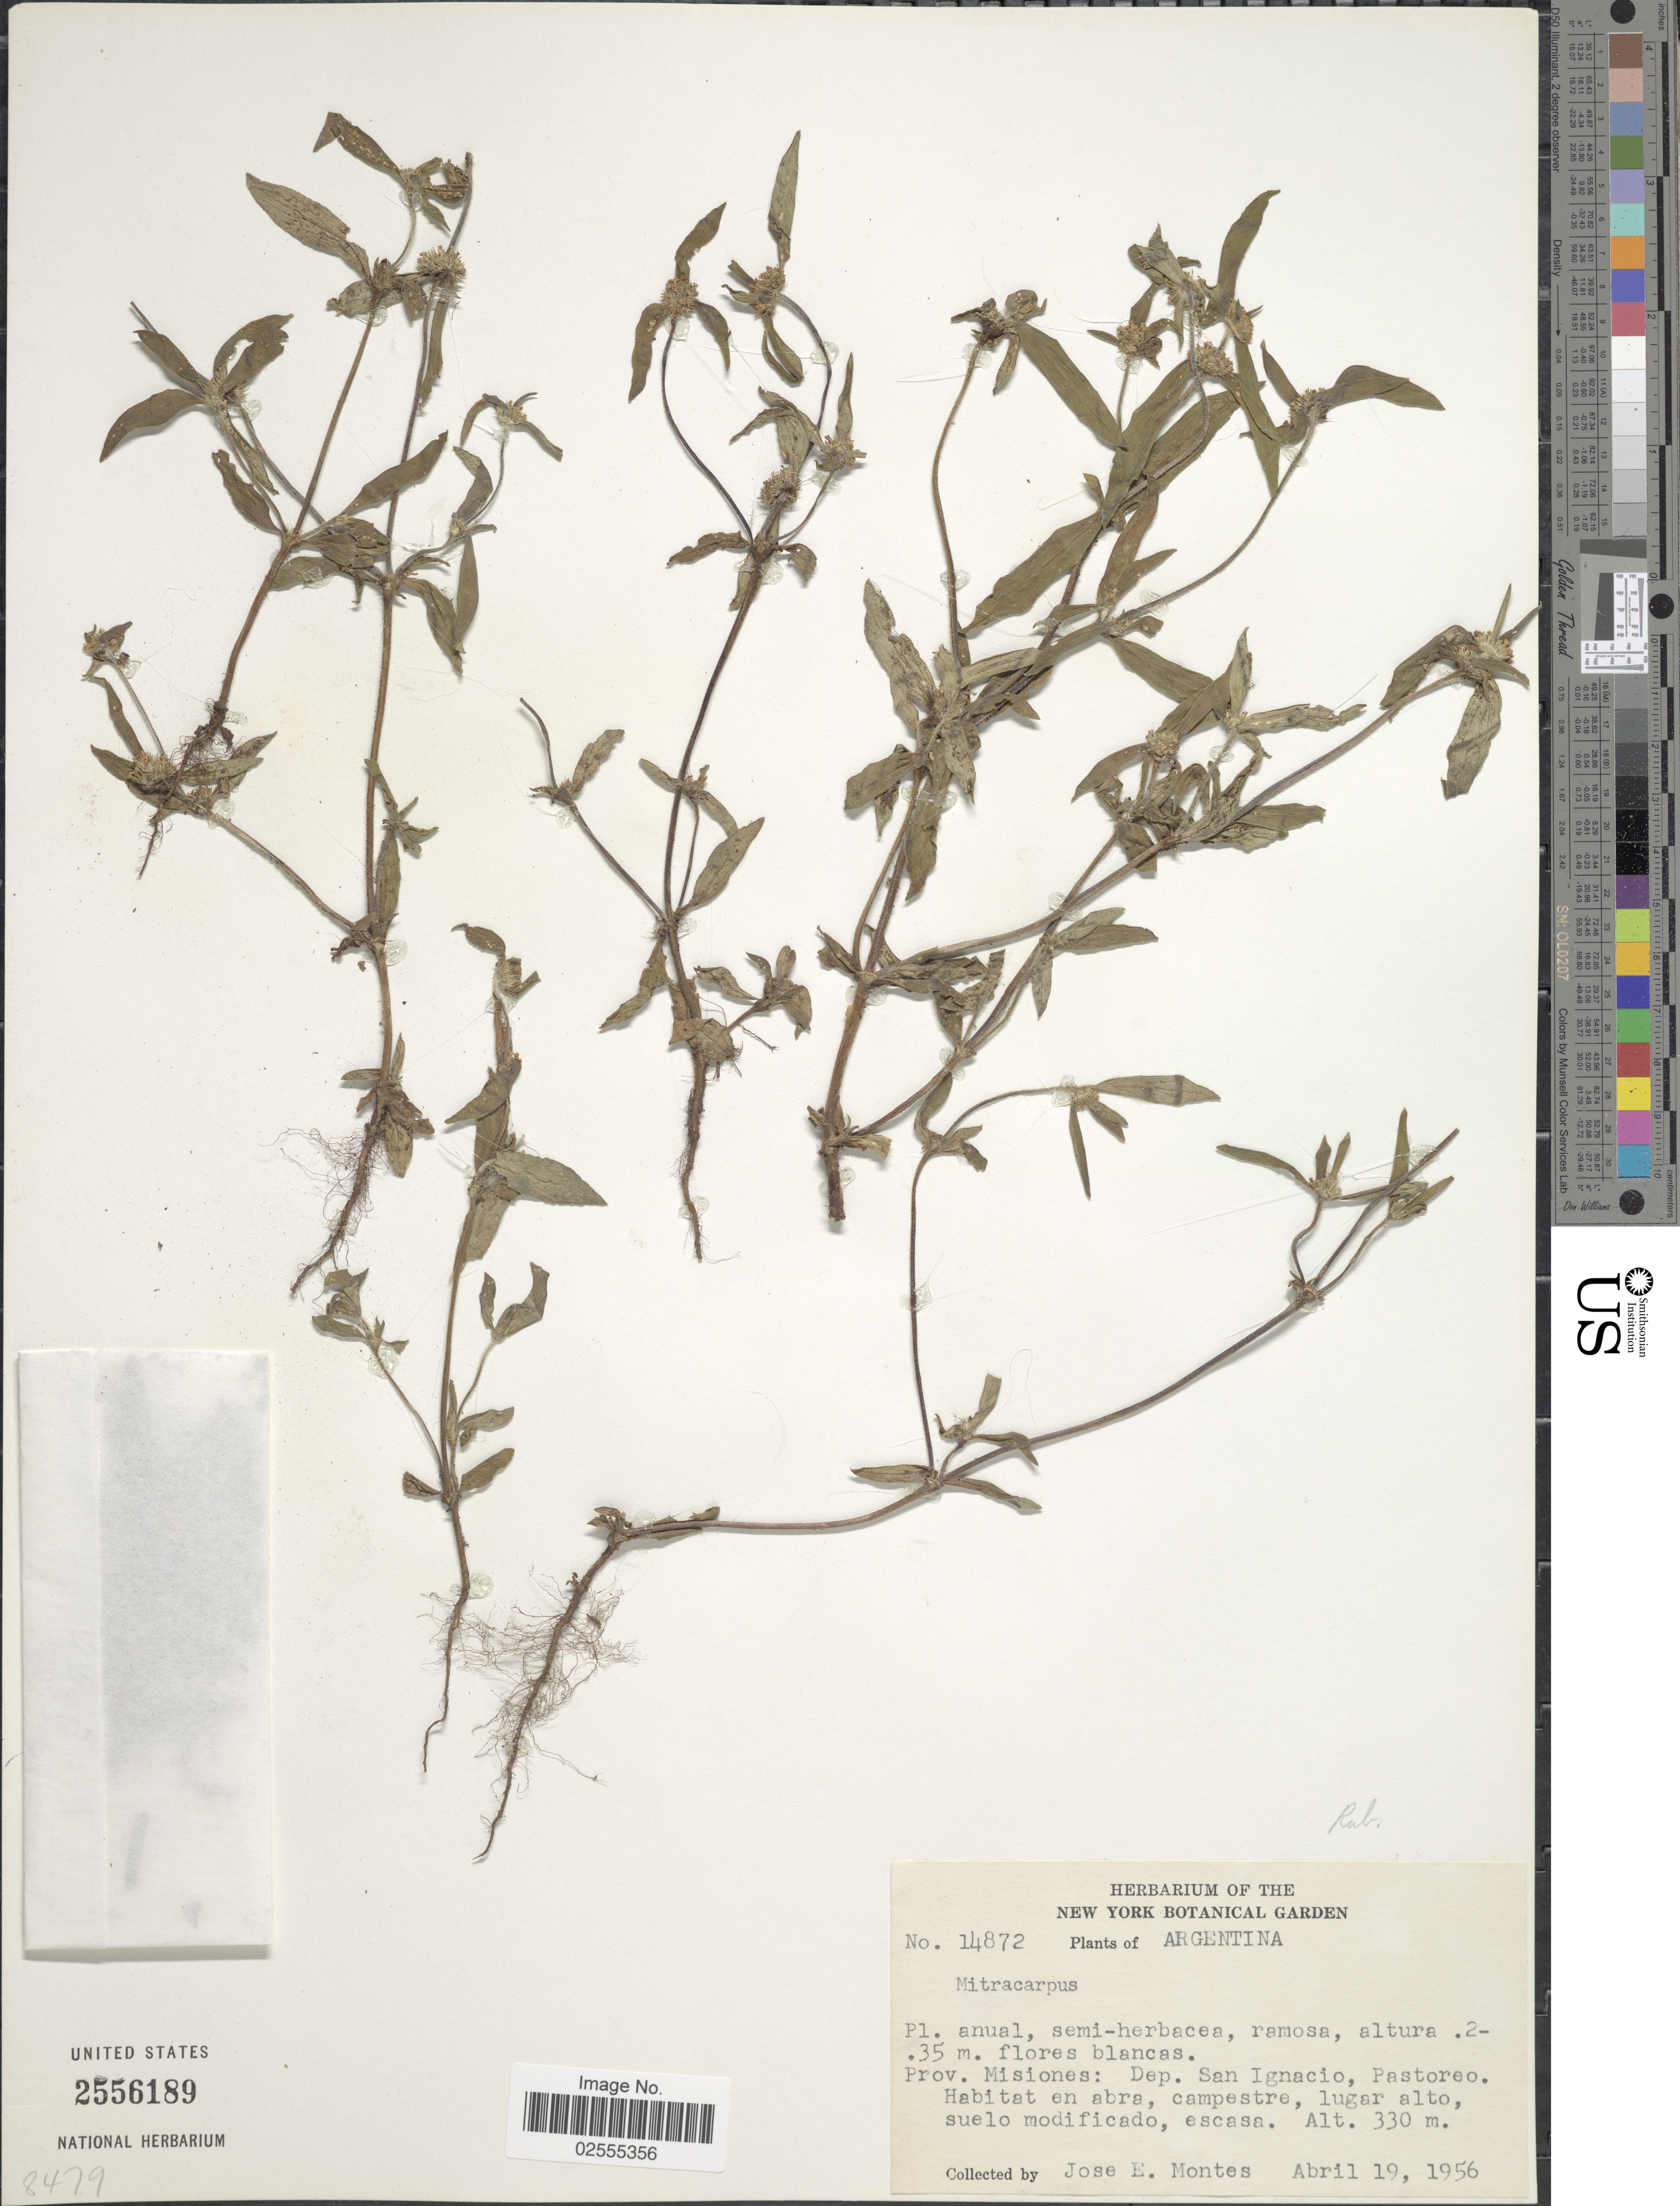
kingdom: Plantae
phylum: Tracheophyta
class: Magnoliopsida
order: Gentianales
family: Rubiaceae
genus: Mitracarpus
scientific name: Mitracarpus sp.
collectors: J. E. Montes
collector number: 14872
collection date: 1956-04-19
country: Argentina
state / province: Misiones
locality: Dep. San Ignacio, Pastoreo.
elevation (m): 330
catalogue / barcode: US 2556189